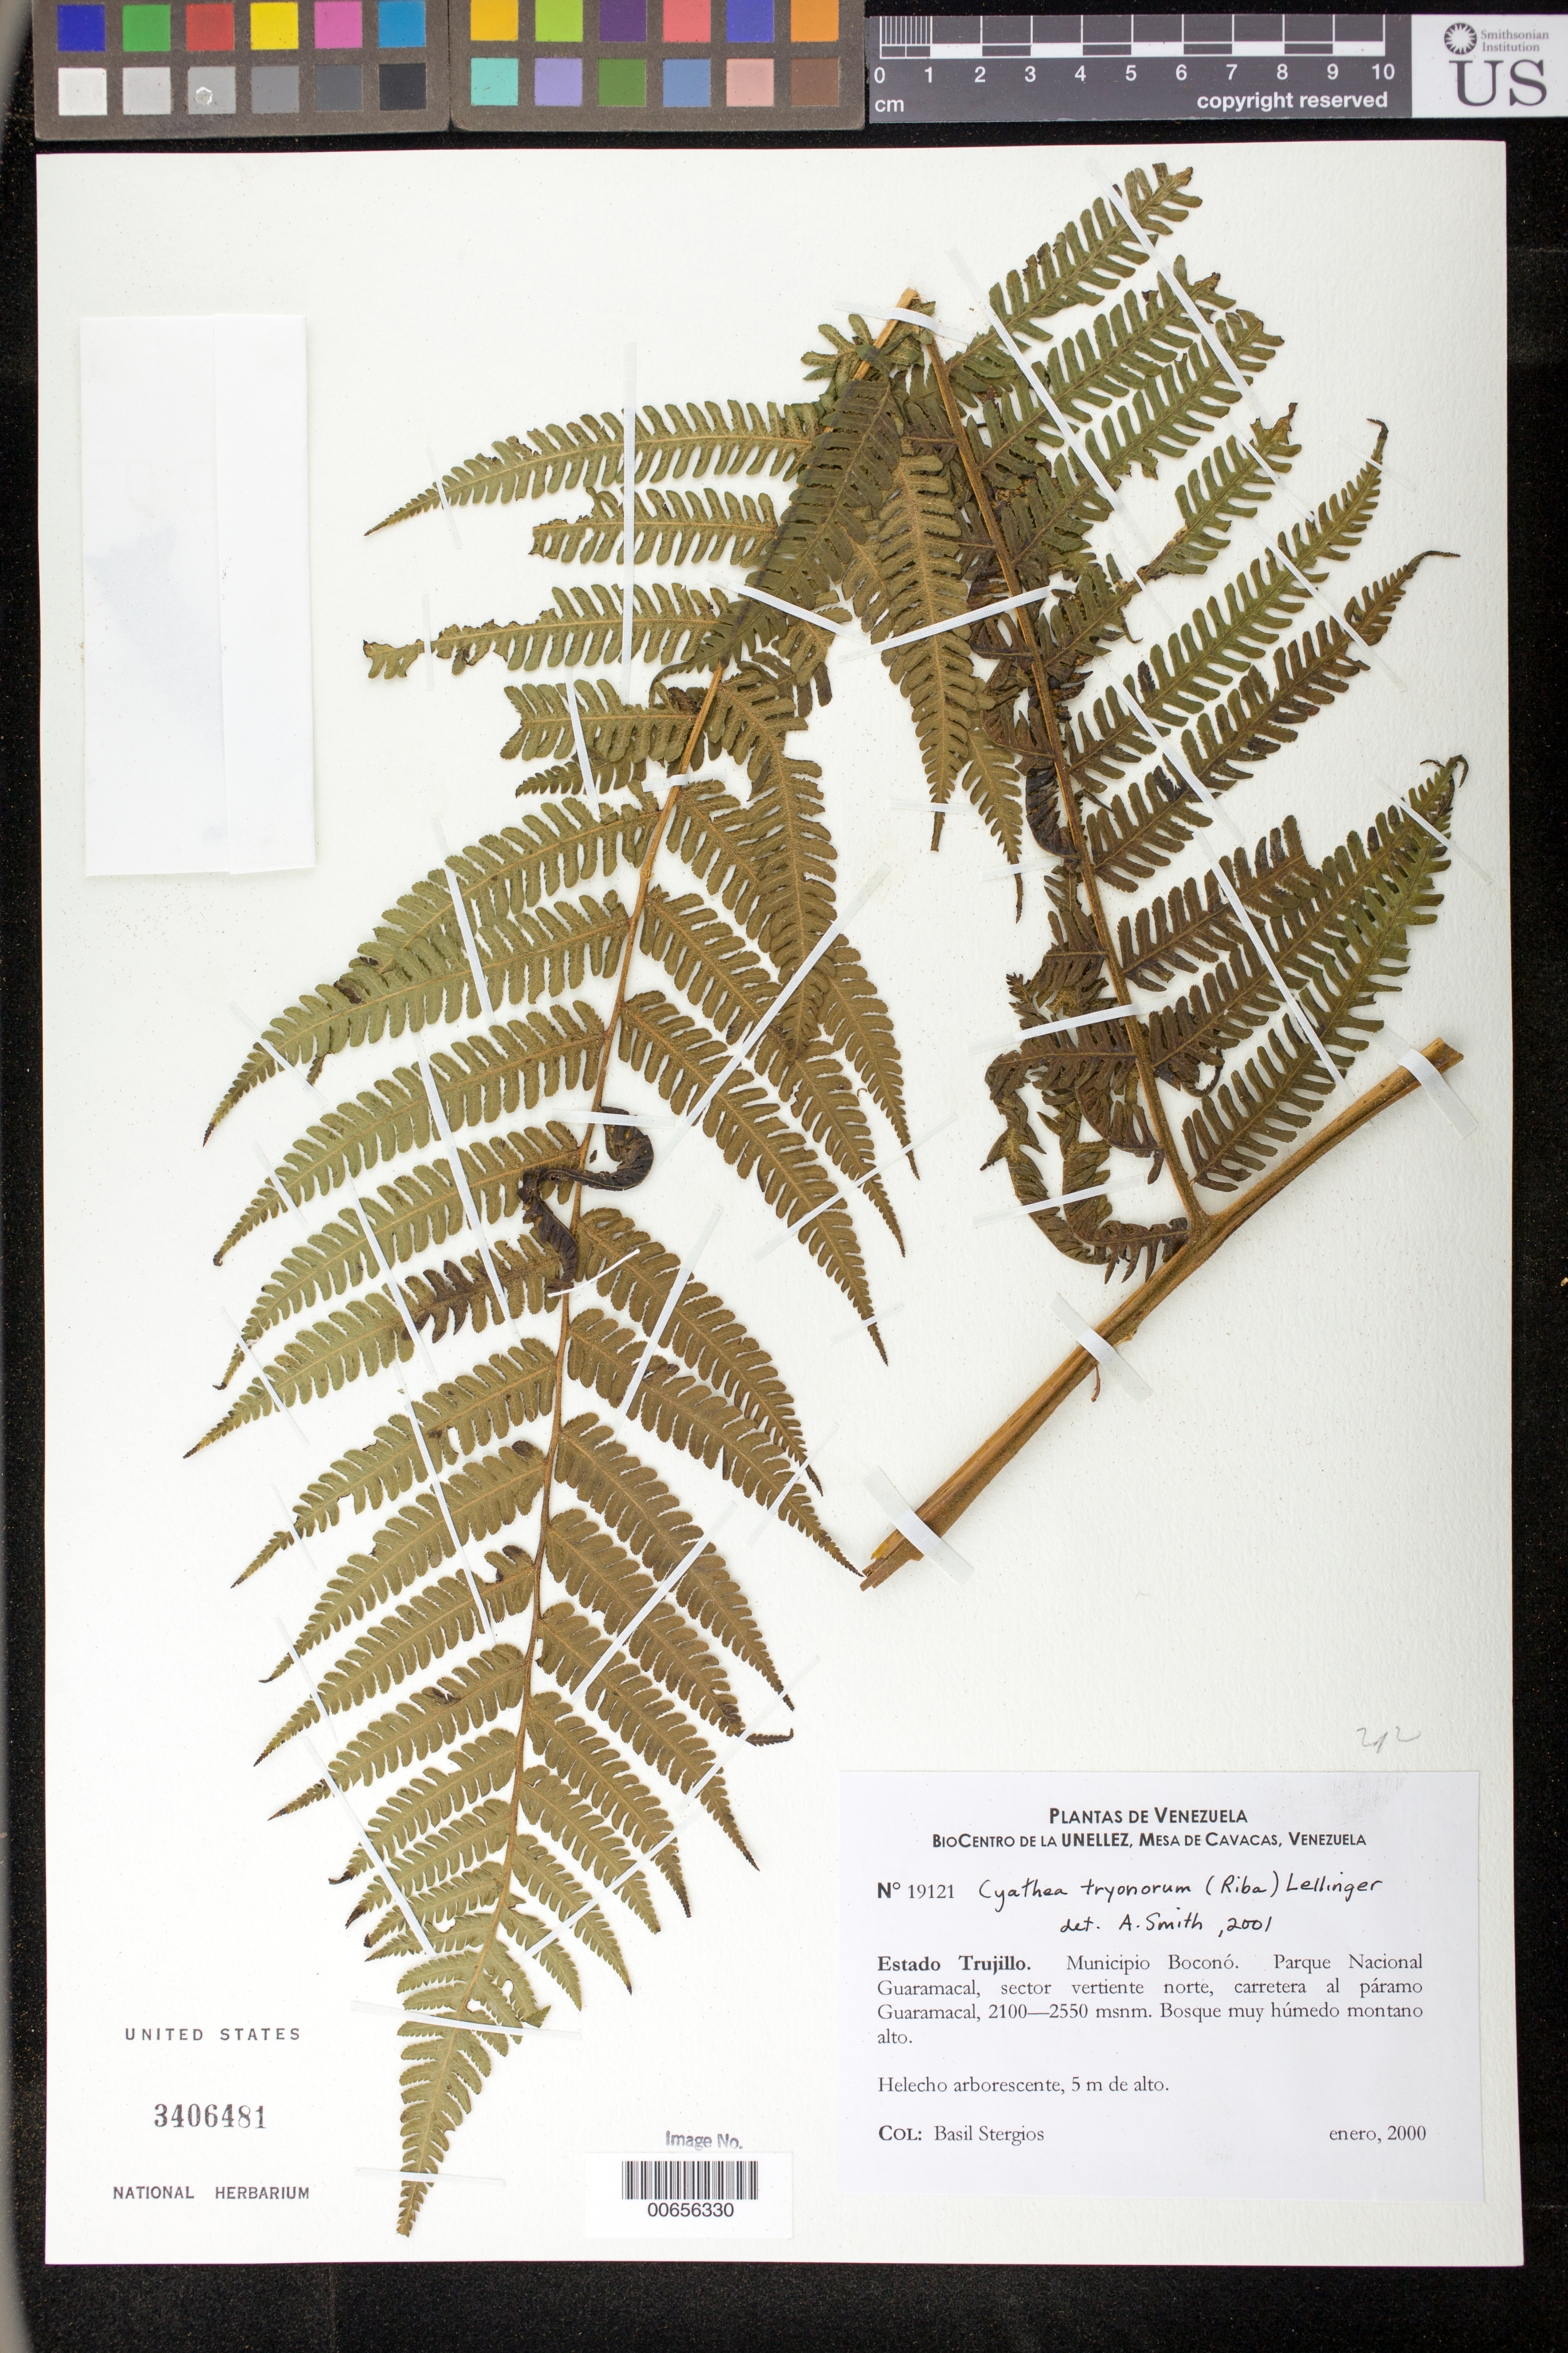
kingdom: Plantae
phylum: Tracheophyta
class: Polypodiopsida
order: Cyatheales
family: Cyatheaceae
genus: Cyathea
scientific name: Cyathea tryonorum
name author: (Riba) Lellinger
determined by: Smith, Alan R., (UC)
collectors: B. G. Stergios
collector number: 19121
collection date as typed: Jan 2000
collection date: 2000-01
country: Venezuela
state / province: Trujillo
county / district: Boconó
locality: Parque Nacional Guaramacal, vertiente N, carretera al páramo Guaramacal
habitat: Bosque muy húmedo montano alto.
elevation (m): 2100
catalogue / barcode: US 3406481